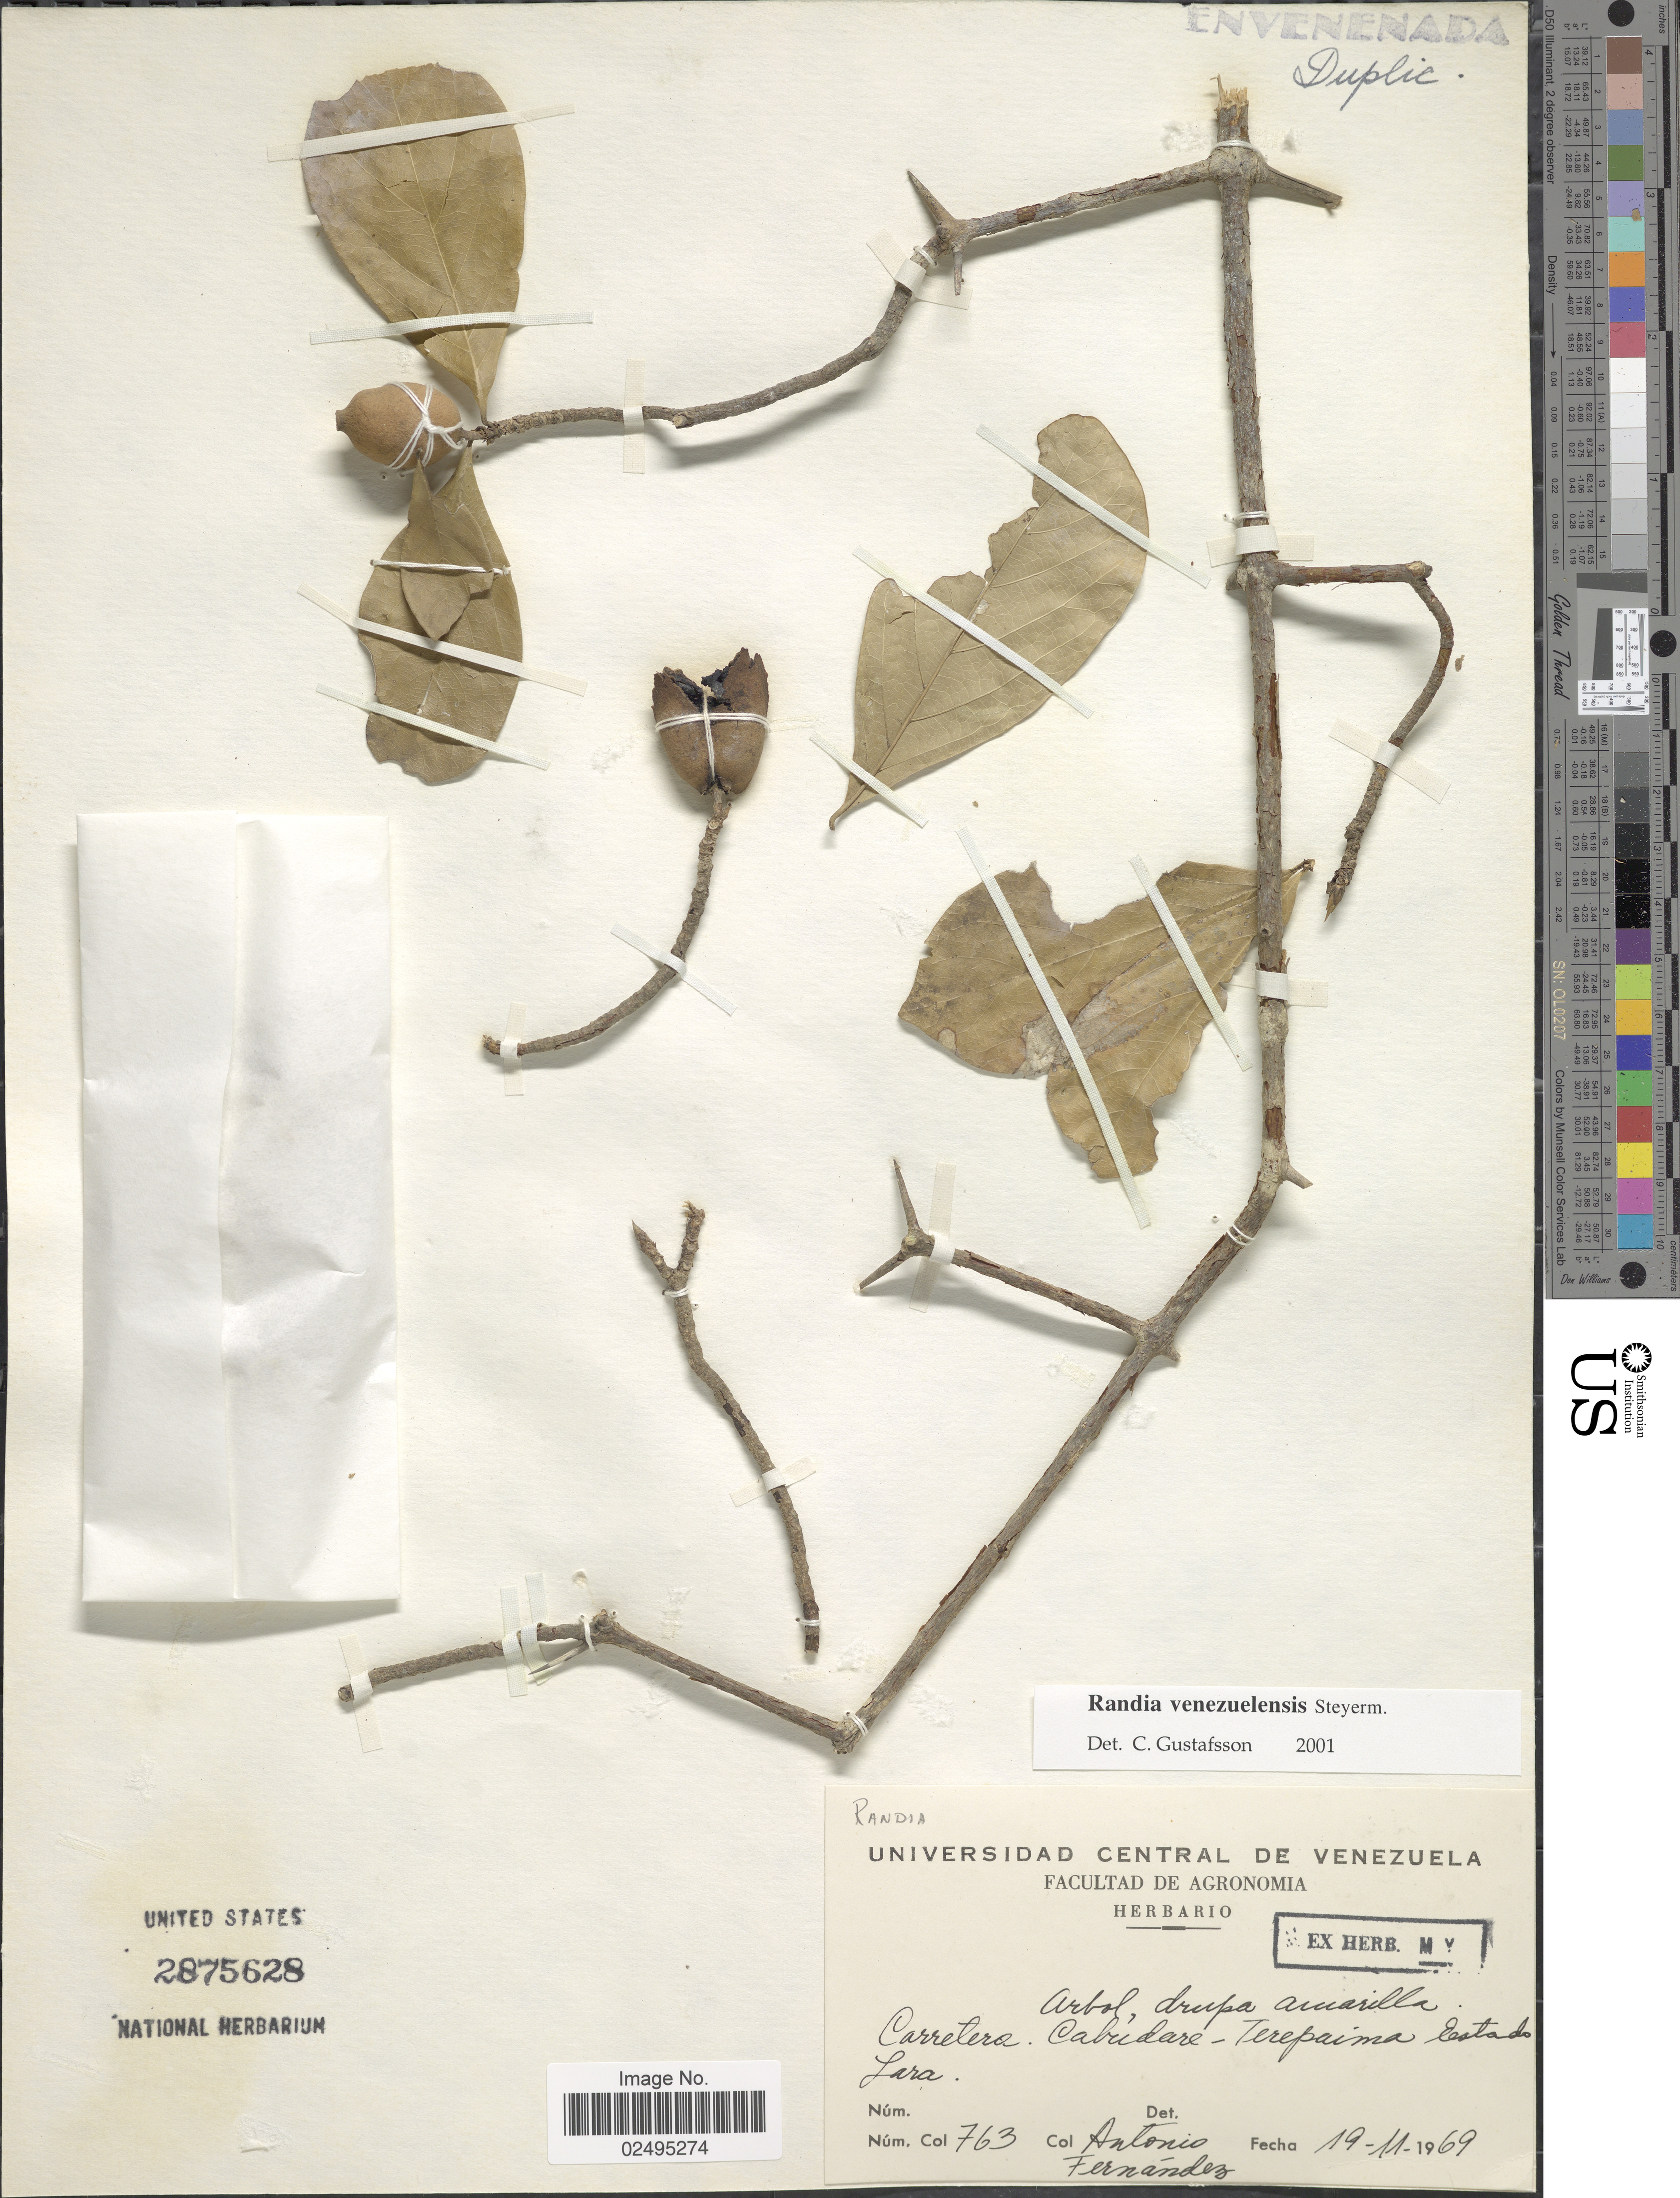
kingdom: Plantae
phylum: Tracheophyta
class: Magnoliopsida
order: Gentianales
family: Rubiaceae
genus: Randia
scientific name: Randia venezuelensis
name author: Steyerm.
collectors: A. Fernández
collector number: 763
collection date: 1969-11-19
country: Venezuela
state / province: Lara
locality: Carretera, Cabridare, Terepaima, Estado Lara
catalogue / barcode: US 2875628